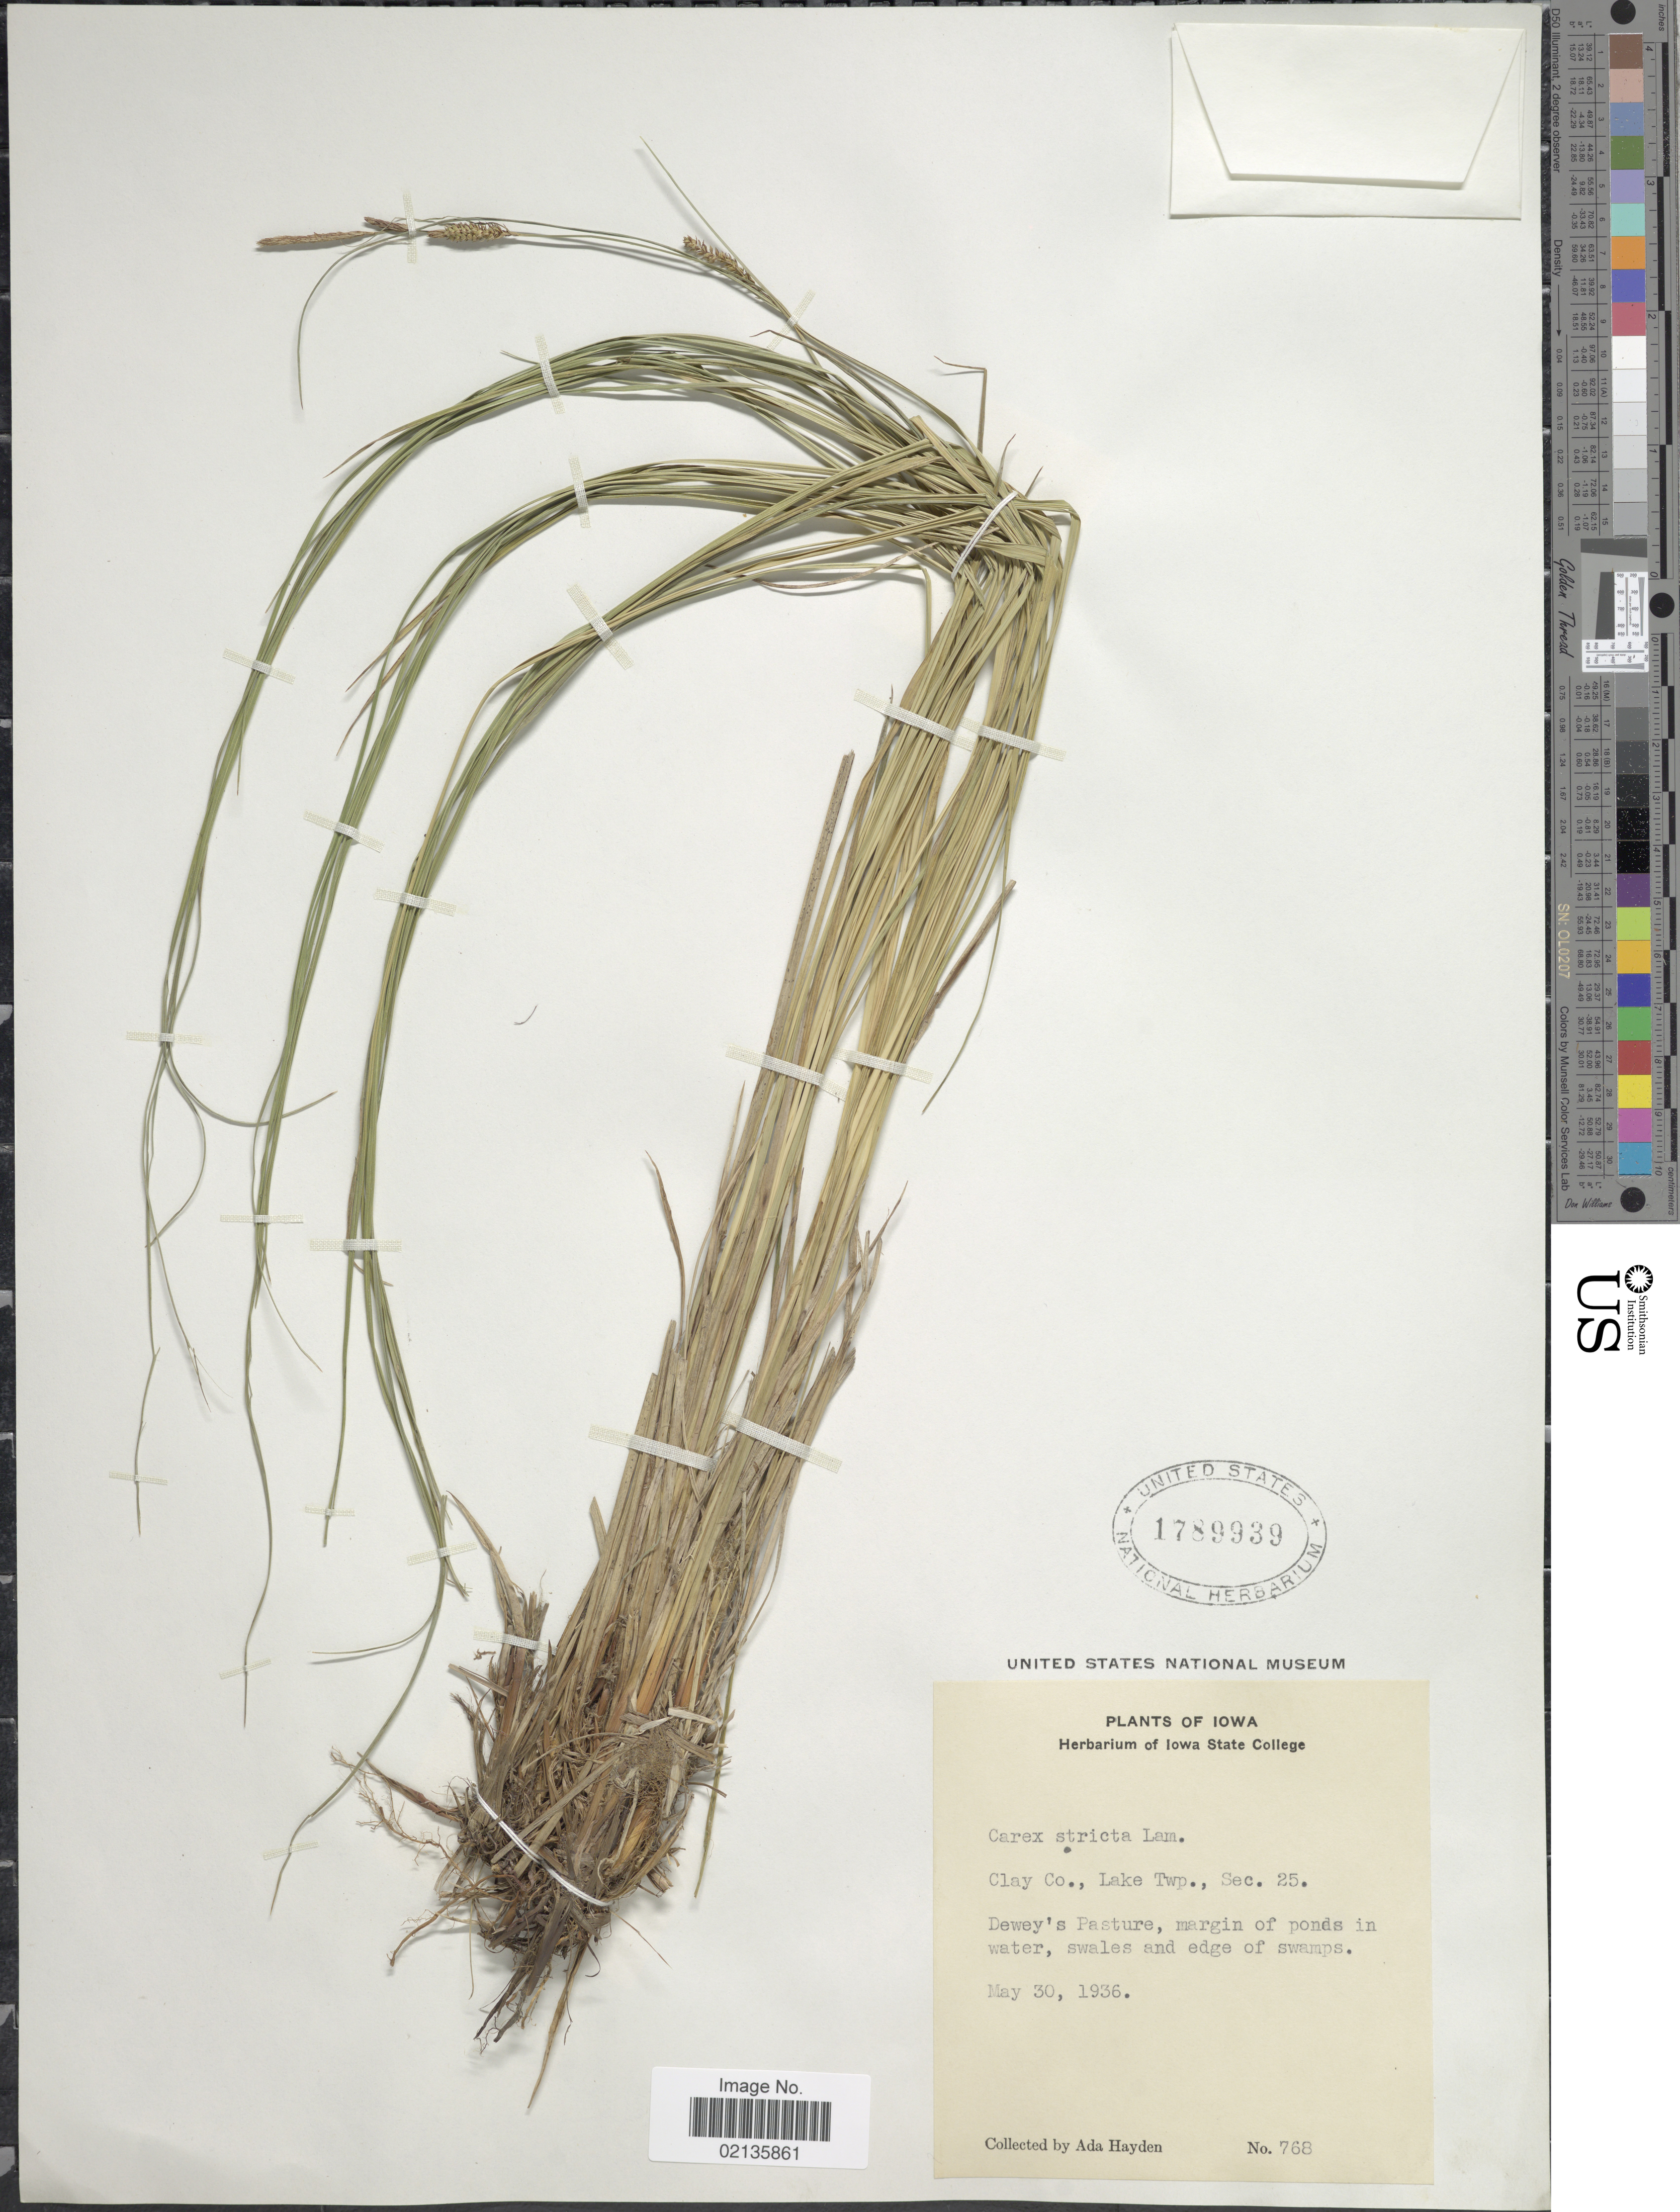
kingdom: Plantae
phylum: Tracheophyta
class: Liliopsida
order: Poales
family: Cyperaceae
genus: Carex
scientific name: Carex stricta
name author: Lam.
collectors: Ada Hayden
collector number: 768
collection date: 1936-05-30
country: United States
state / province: Iowa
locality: Clay Co., Lake Twp., Sec. 25, Dewey's Pasture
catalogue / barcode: US 1789939